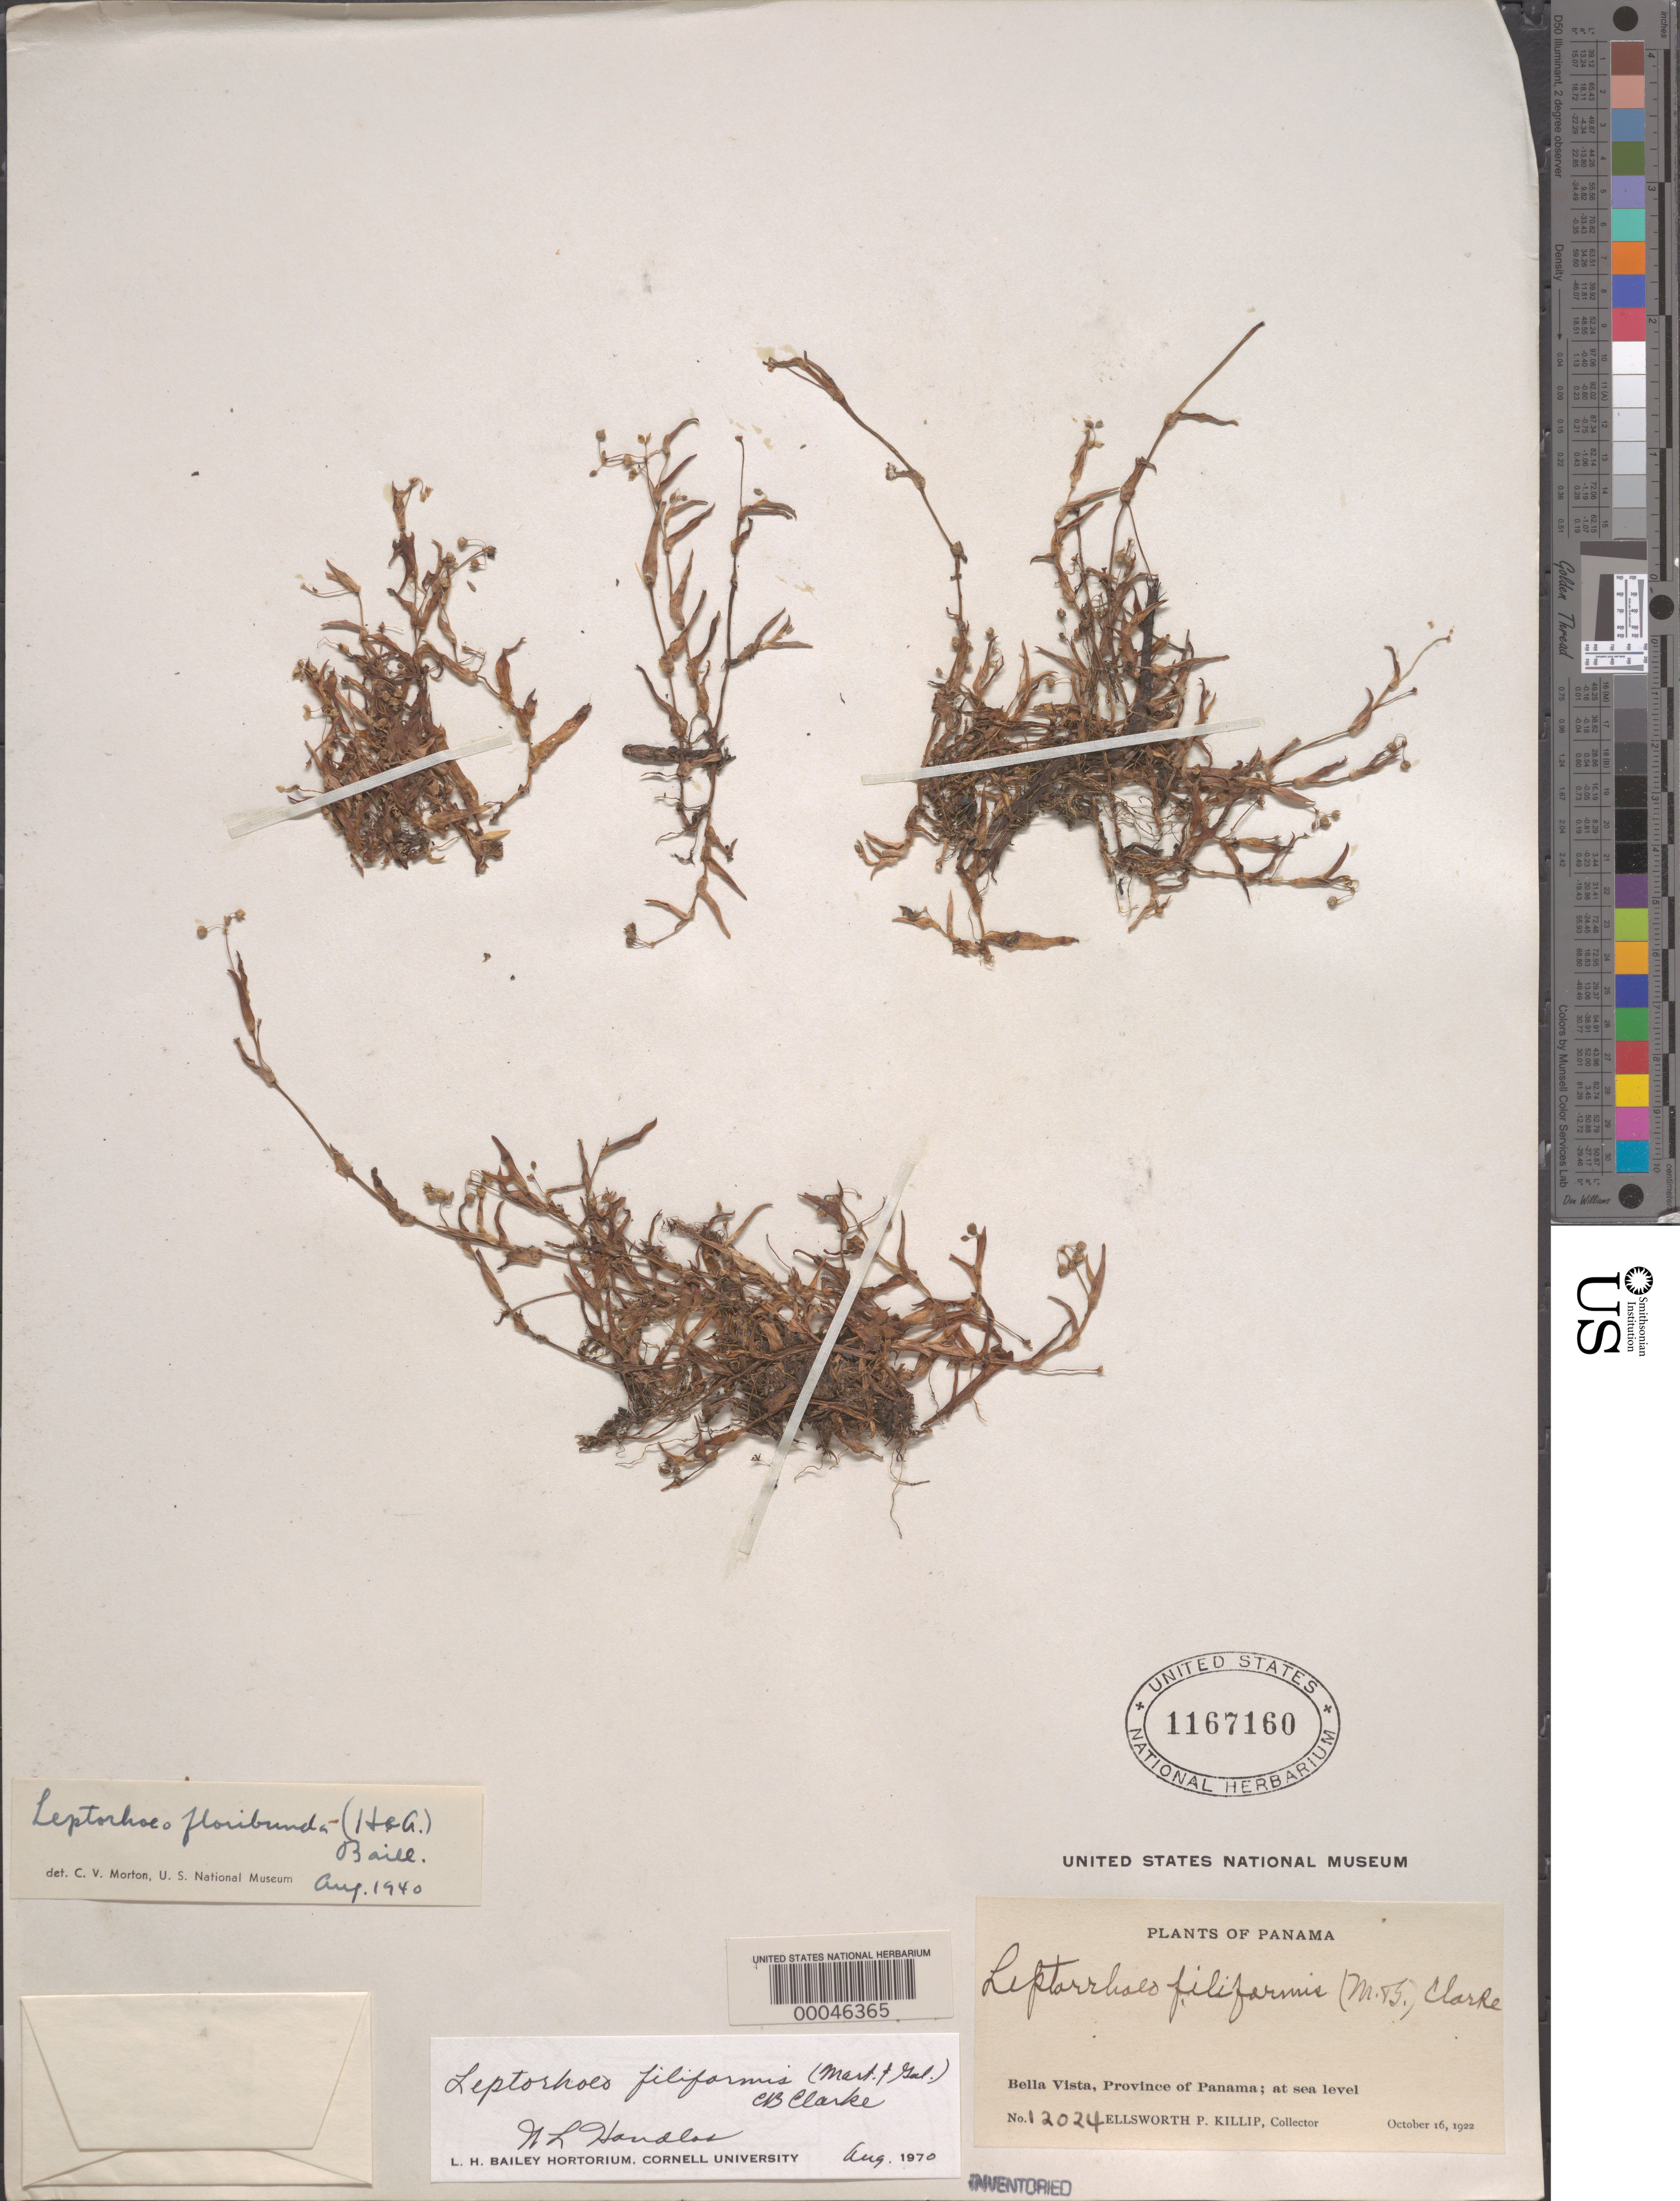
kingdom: Plantae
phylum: Tracheophyta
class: Liliopsida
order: Commelinales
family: Commelinaceae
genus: Callisia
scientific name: Callisia filiformis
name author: (M. Martens & Galeotti) D.R. Hunt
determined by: Handlos, W. L.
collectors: E. P. Killip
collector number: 12024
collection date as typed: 16 Oct 1922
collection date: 1922-10-16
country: Panama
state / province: Panamá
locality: Bella Vista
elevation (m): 1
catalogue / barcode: US 1167160